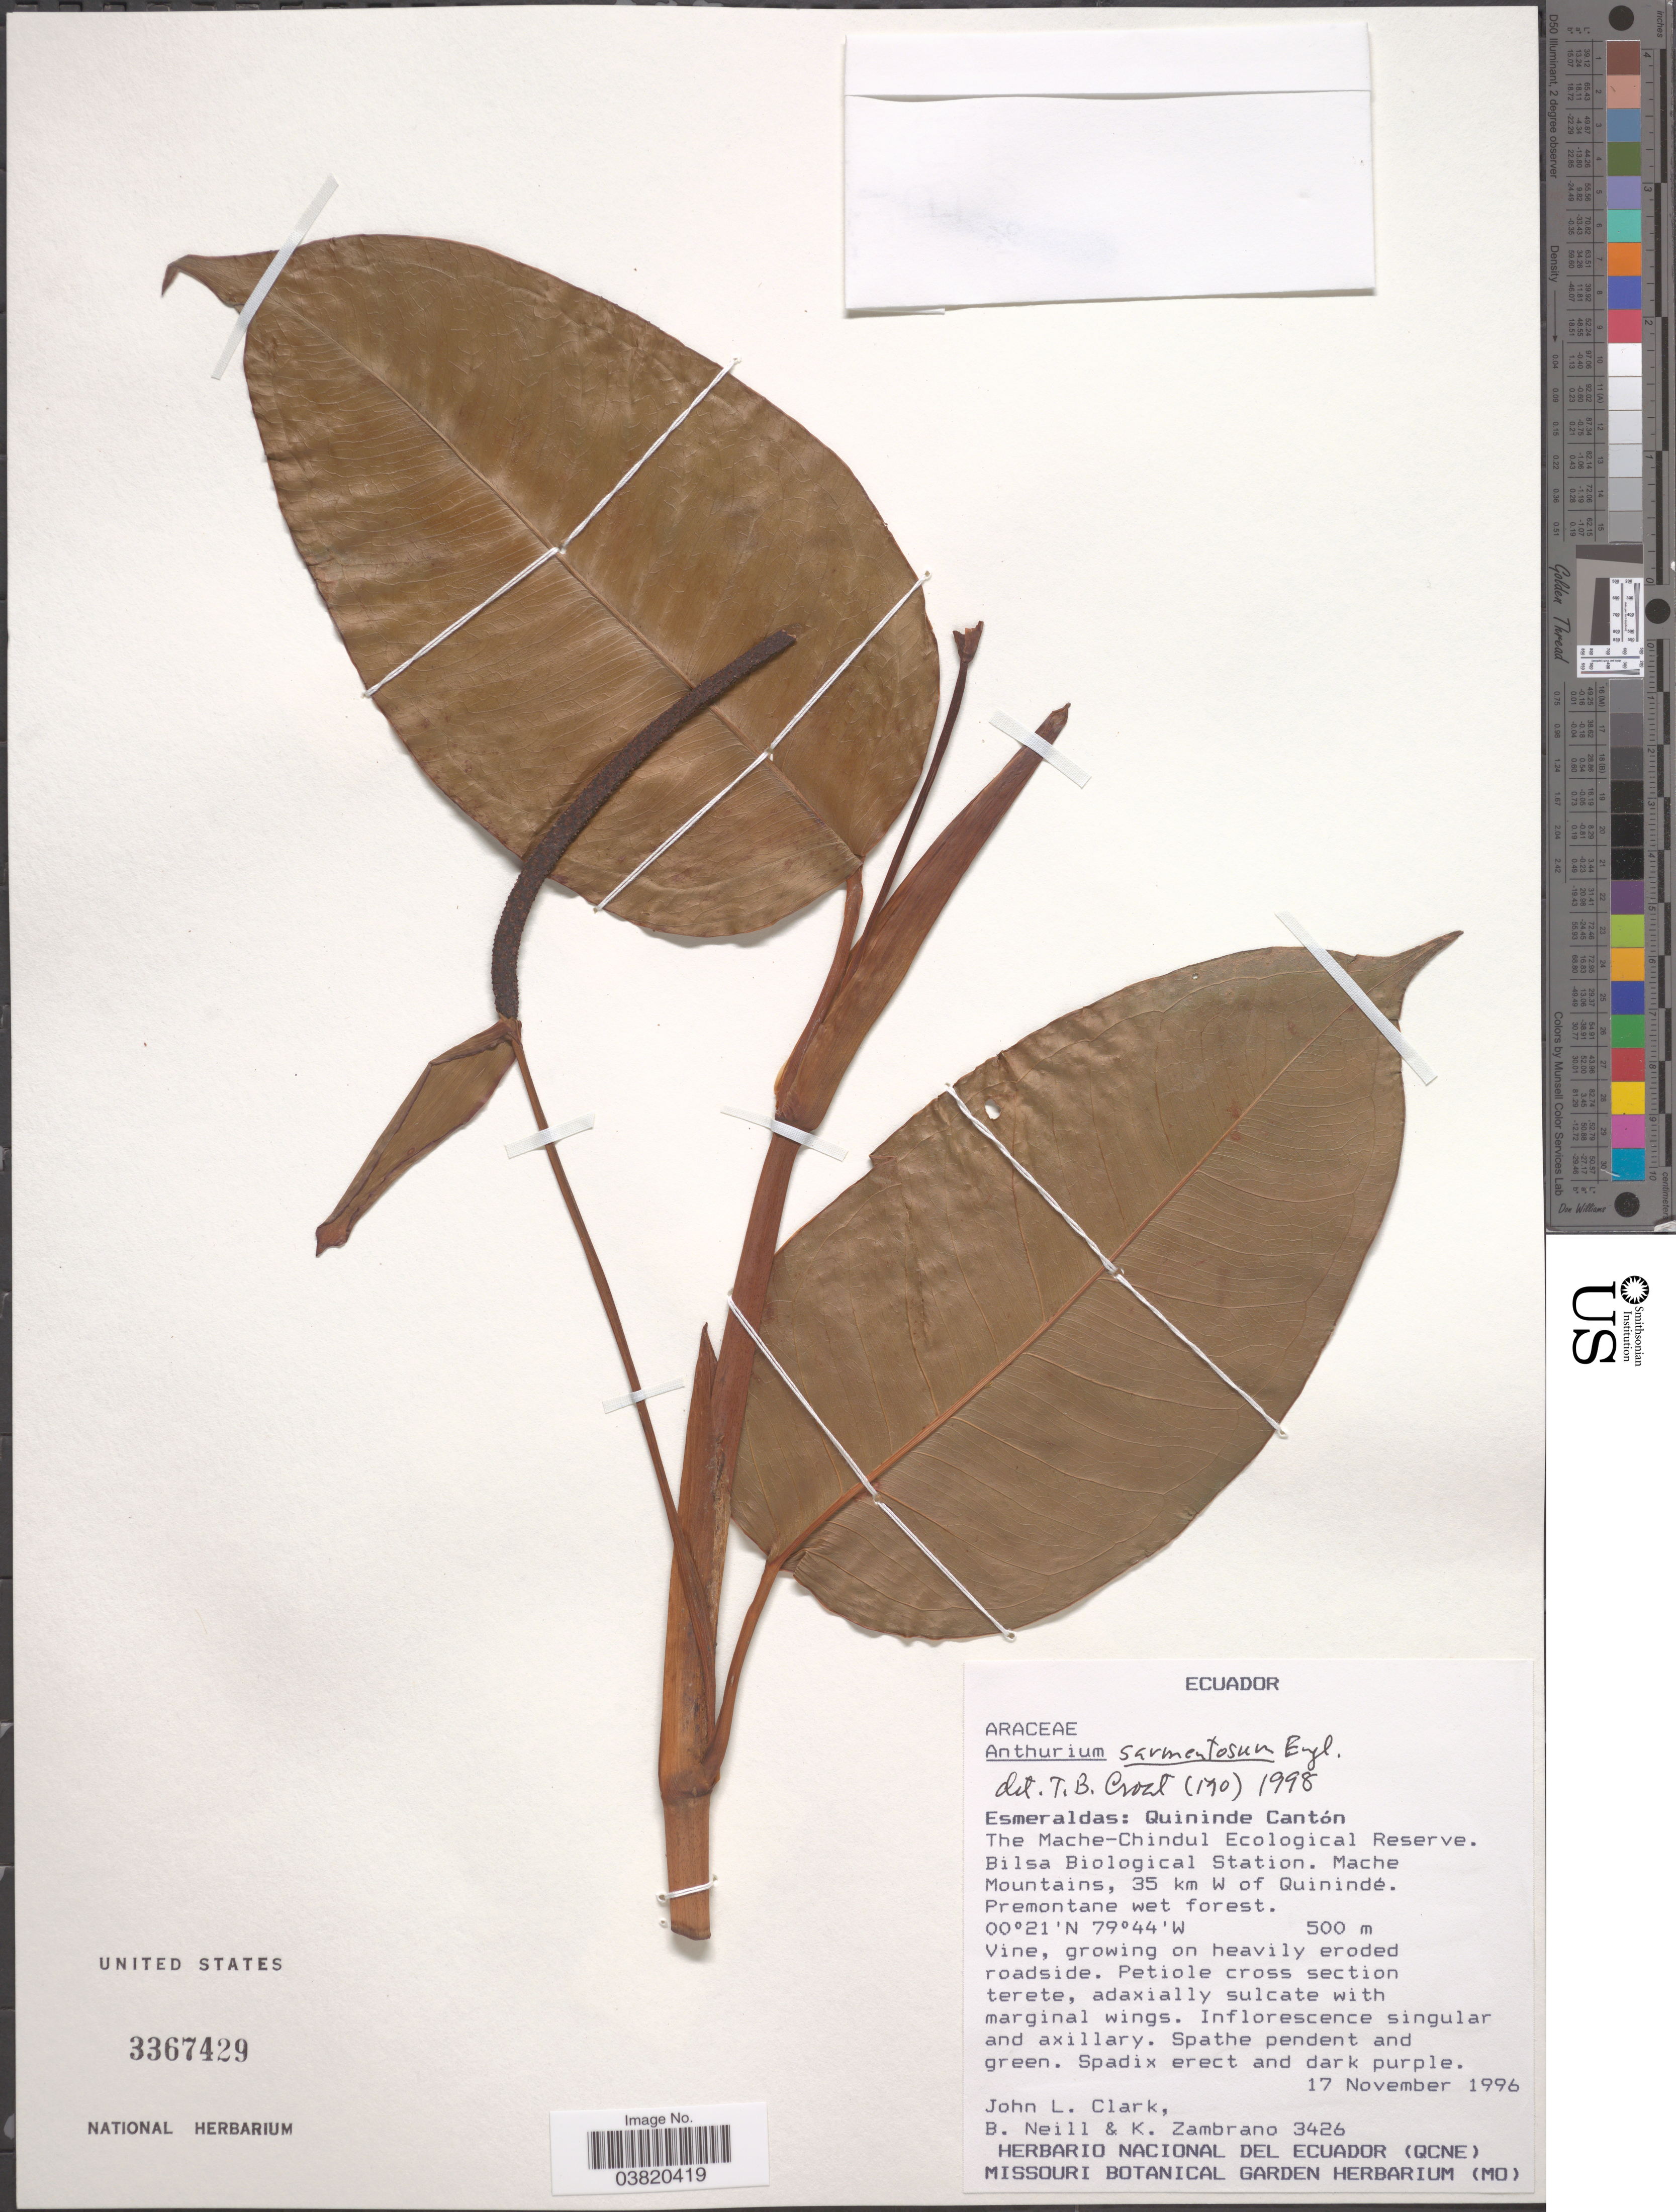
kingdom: Plantae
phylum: Tracheophyta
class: Liliopsida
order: Alismatales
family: Araceae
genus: Anthurium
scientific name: Anthurium sarmentosum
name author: Engl.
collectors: J. L. Clark, B. Neill & K. Zambrano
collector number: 3426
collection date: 1996-11-17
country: Ecuador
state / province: Esmeraldas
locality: Quininde Cantón. The Mache-Chindul Ecological Reserve. Bilsa Biological Station. Mache Mountains, 35 km W of Quinindé. On heavily eroded roadside.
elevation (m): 500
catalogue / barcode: US 3367429